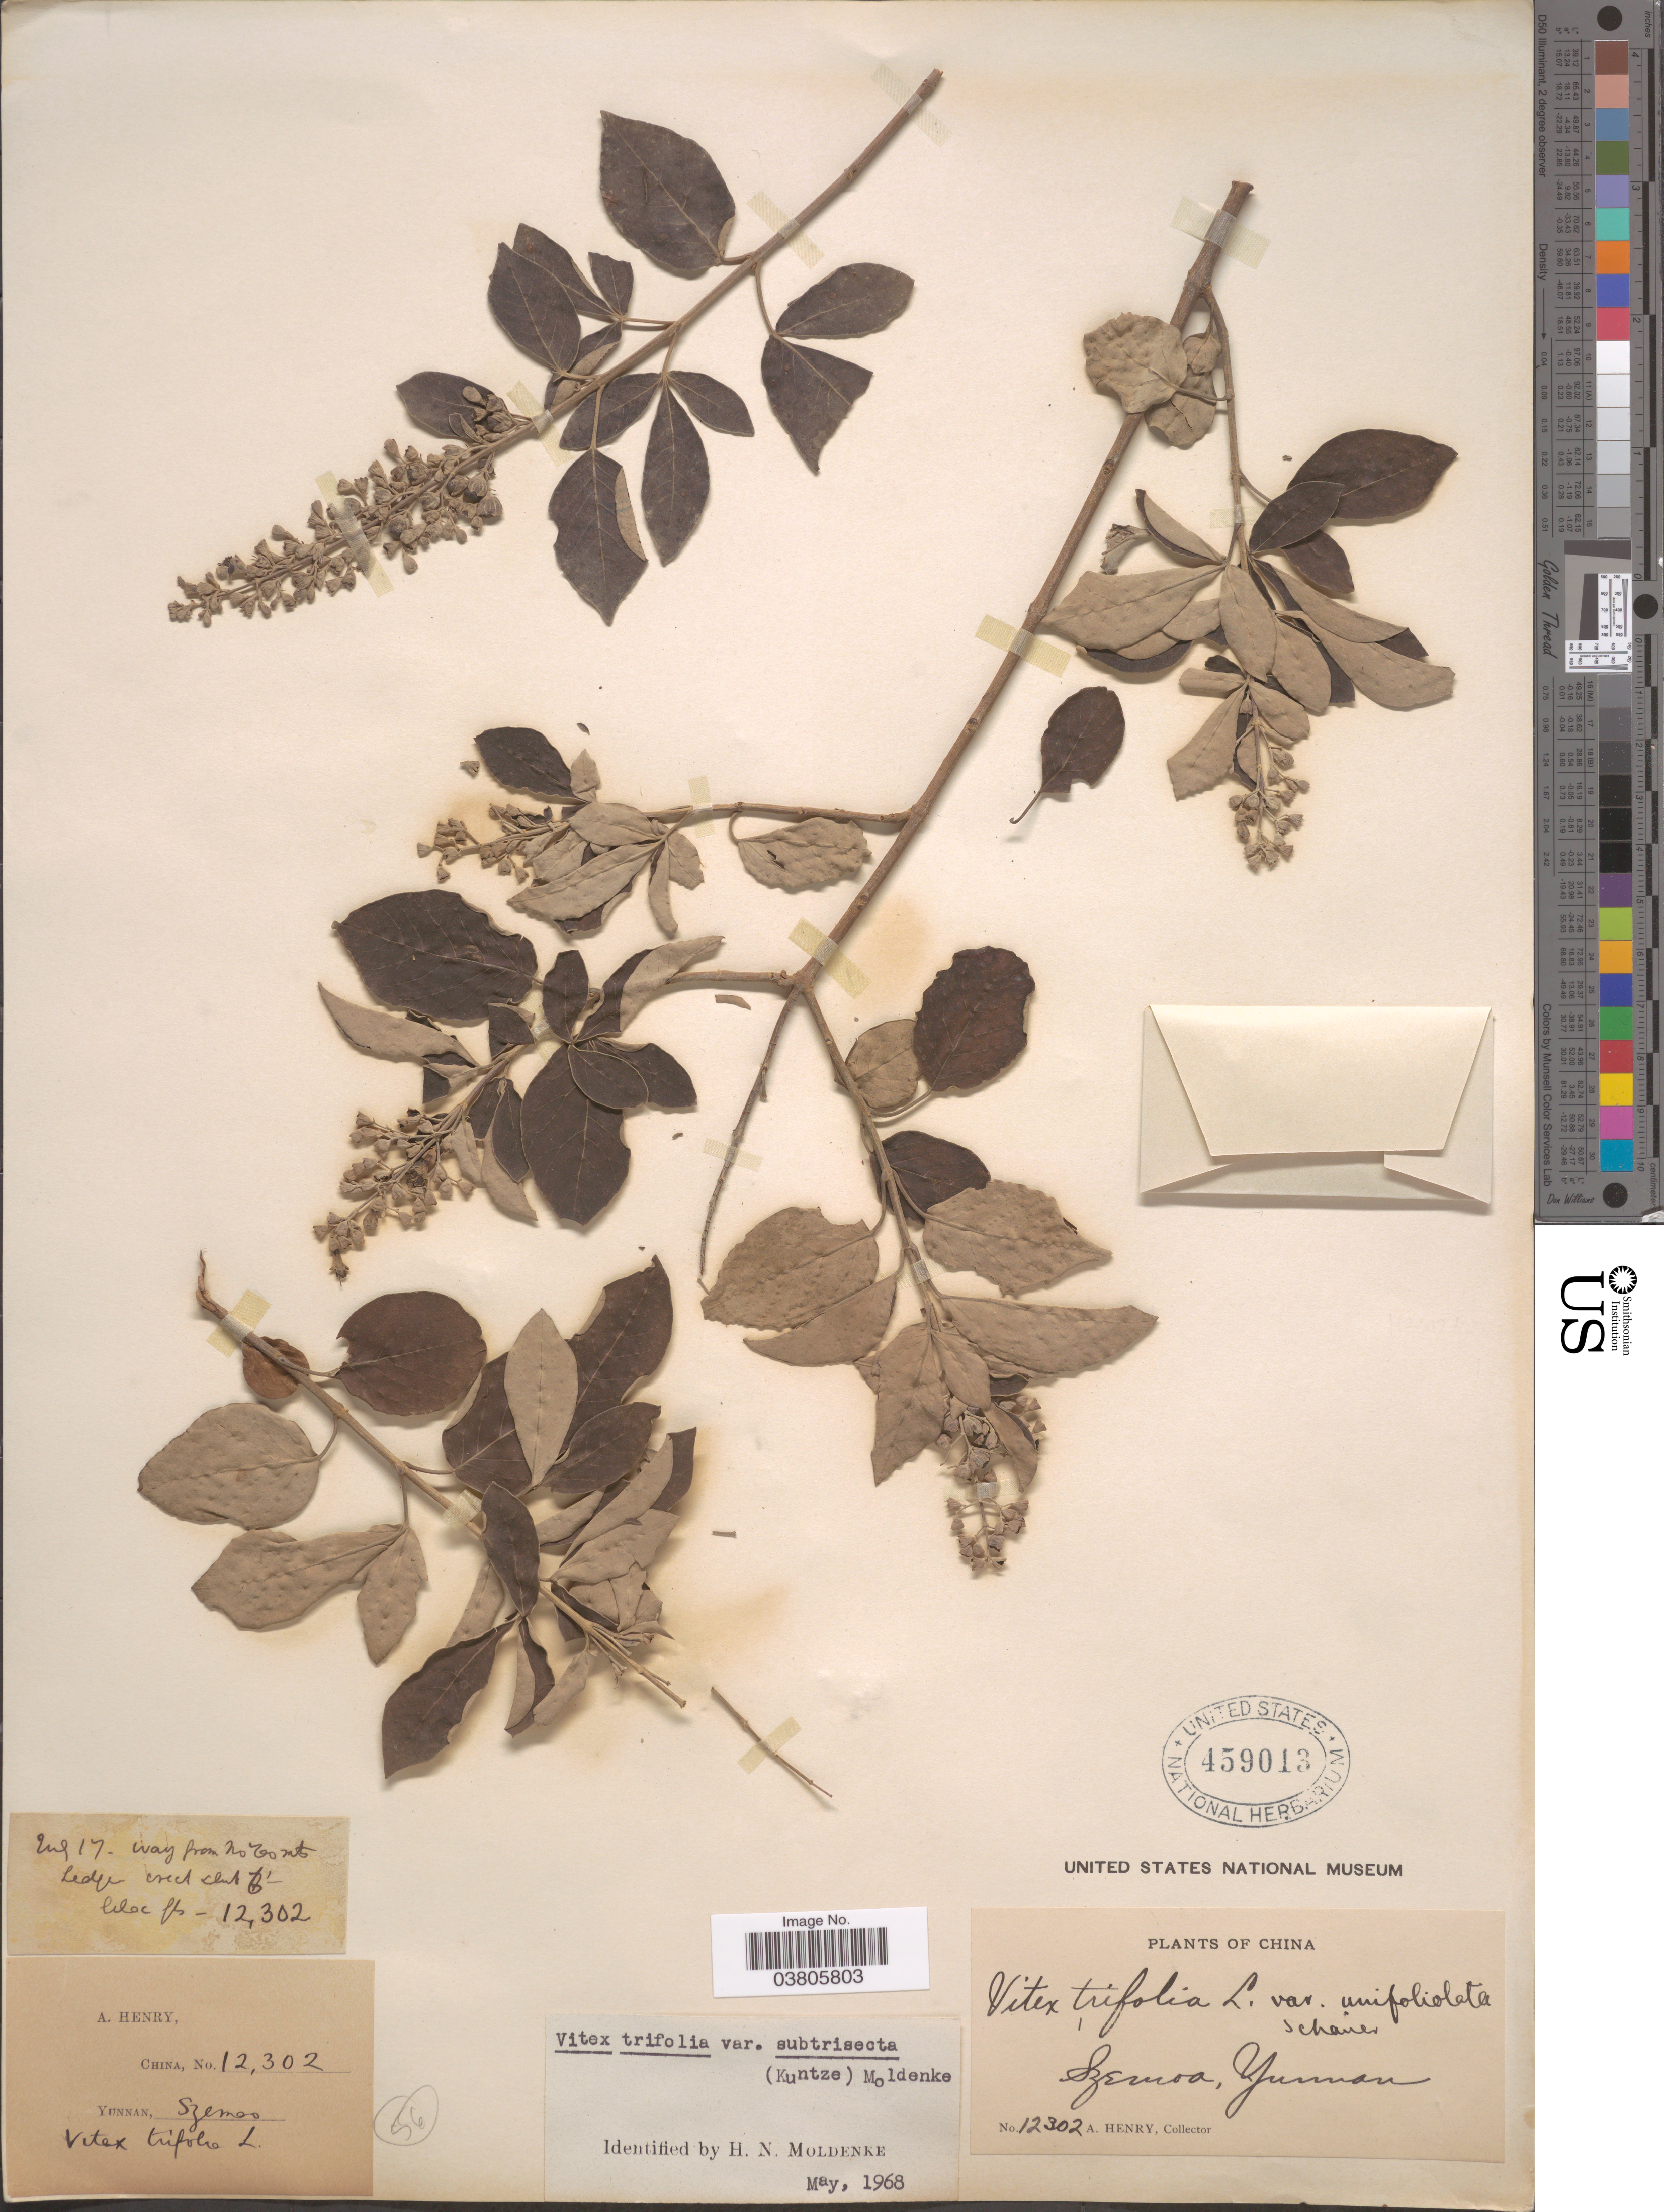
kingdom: Plantae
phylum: Tracheophyta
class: Magnoliopsida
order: Lamiales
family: Lamiaceae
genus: Vitex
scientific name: Vitex trifolia var. subtrisecta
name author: (Kuntze) Moldenke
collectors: A. Henry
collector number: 12302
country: China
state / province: Yunnan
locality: Szemoa.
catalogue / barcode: US 459013